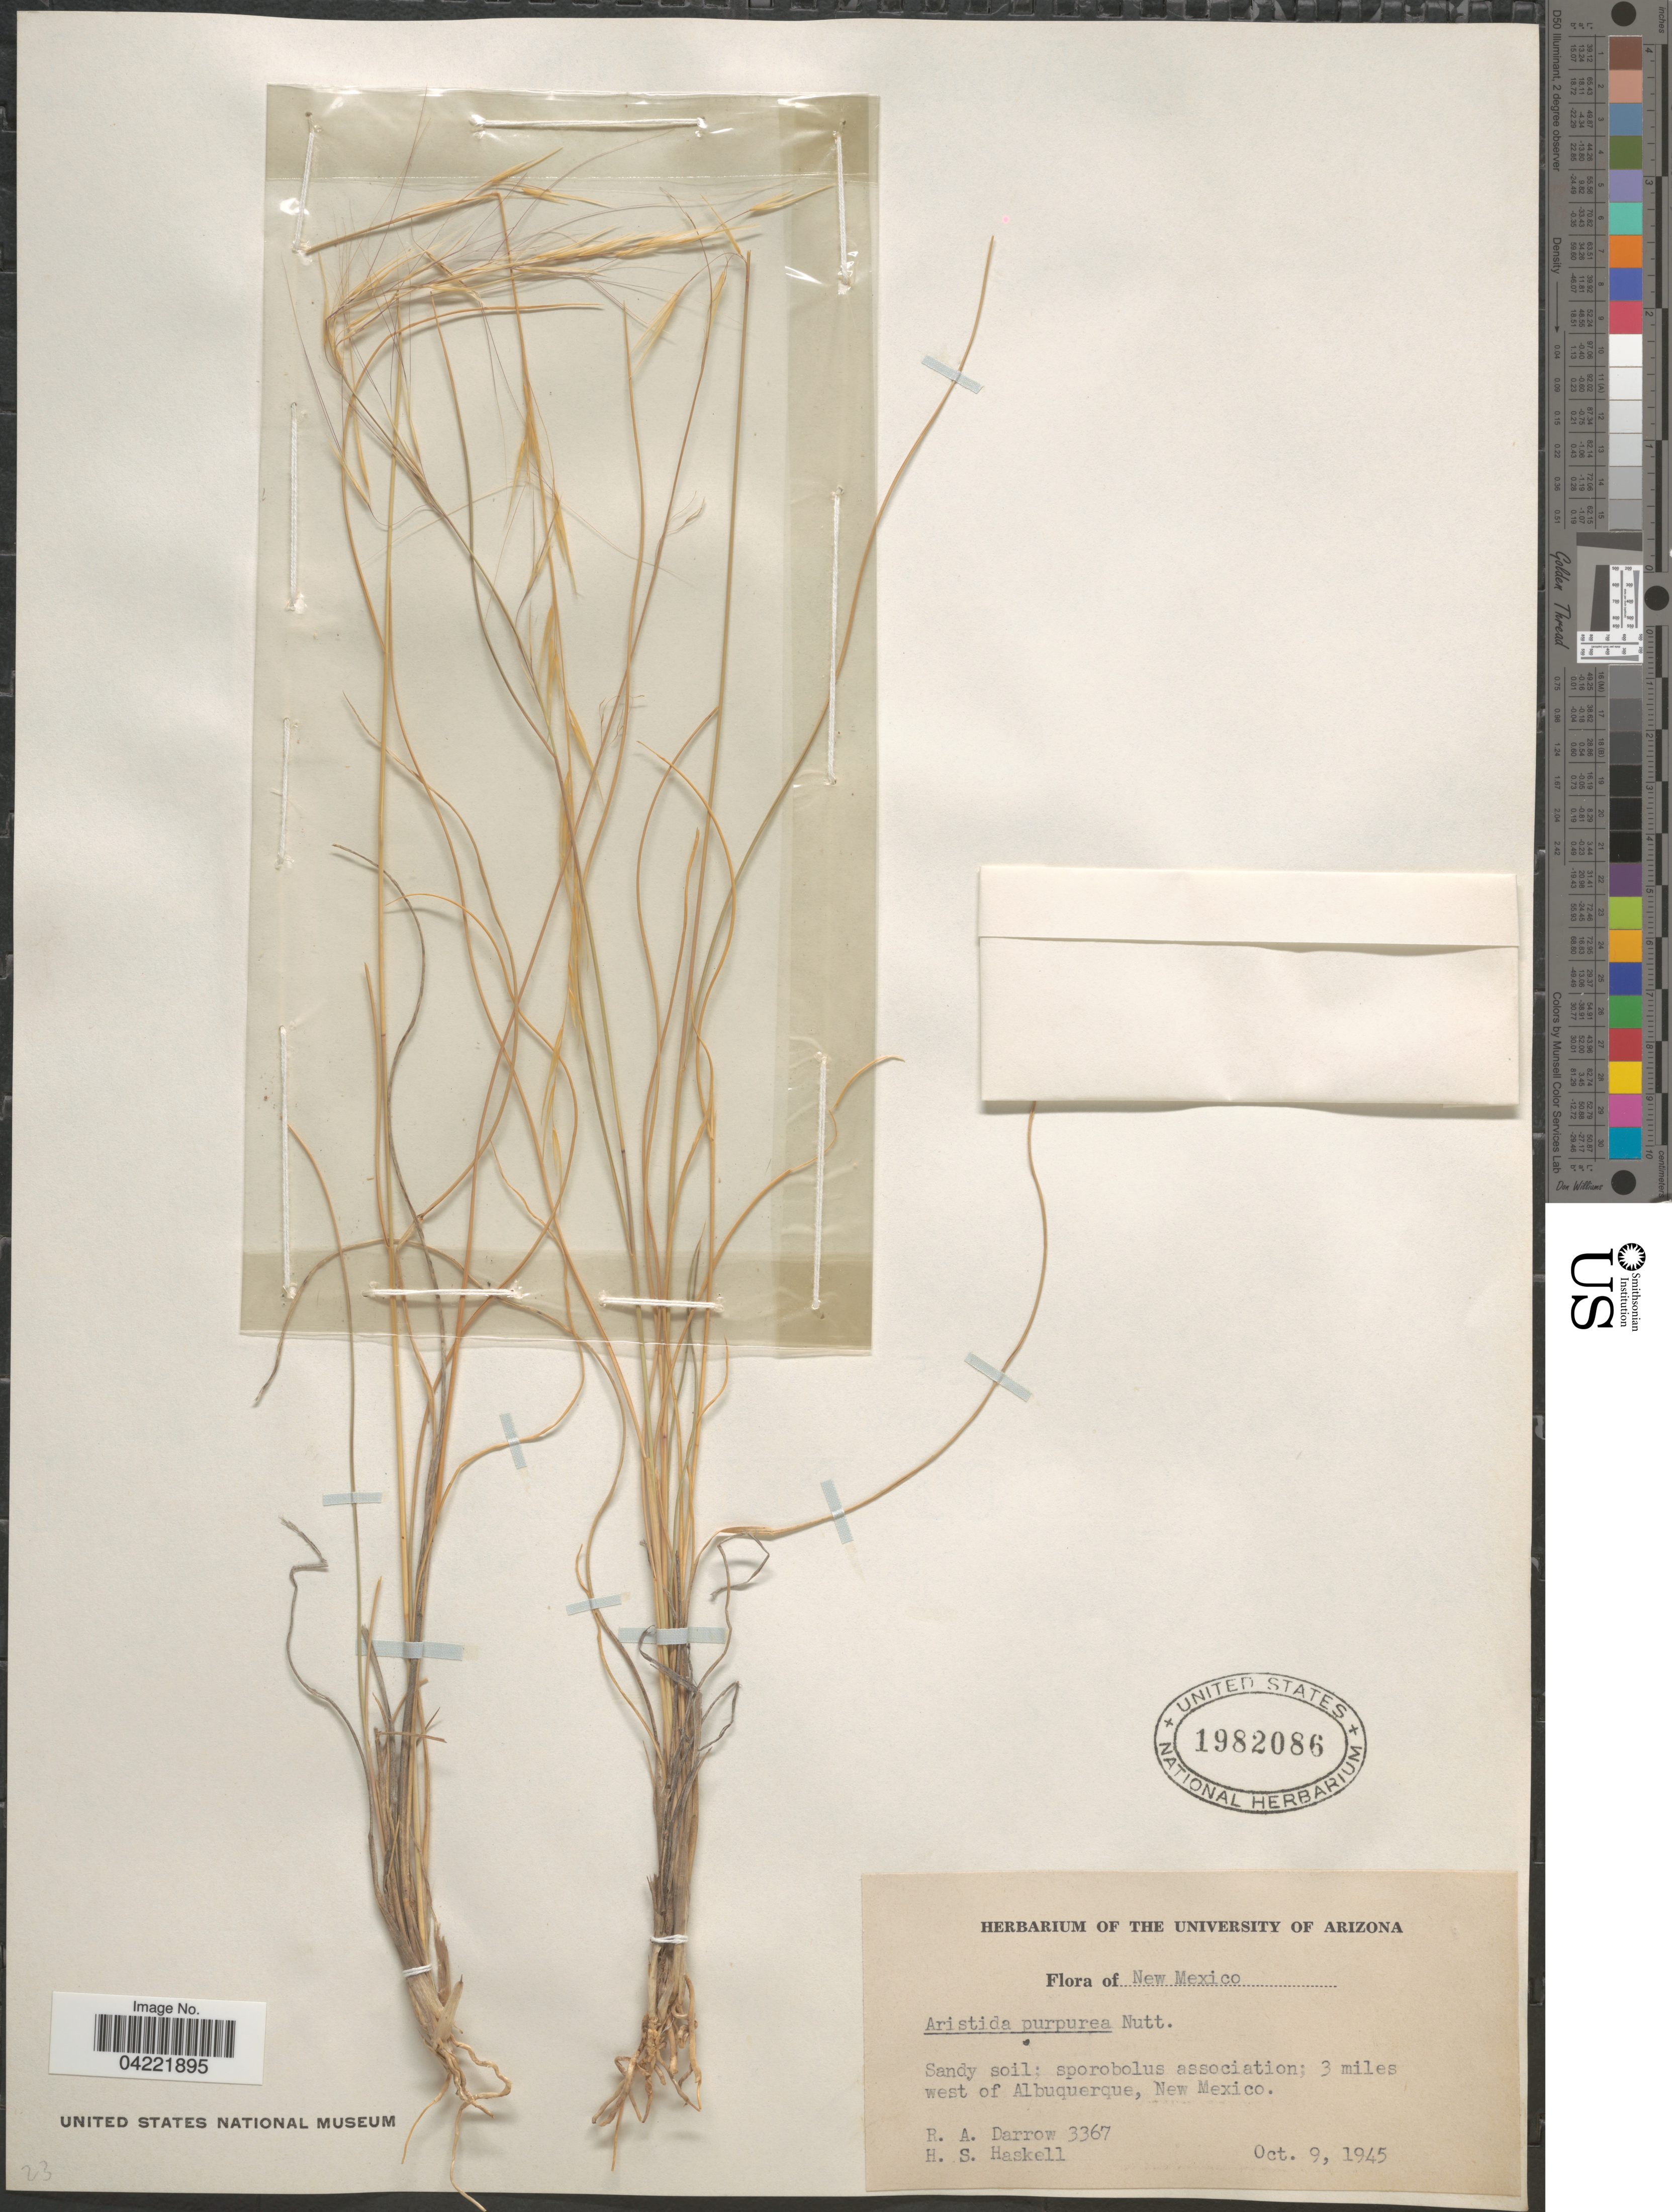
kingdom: Plantae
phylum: Tracheophyta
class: Liliopsida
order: Poales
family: Poaceae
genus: Aristida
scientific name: Aristida purpurea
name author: Nutt.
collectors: R. A. Darrow & H. Haskell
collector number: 3367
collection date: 1945-10-09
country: United States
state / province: New Mexico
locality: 3 miles west of Albuquerque.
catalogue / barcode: US 1982086